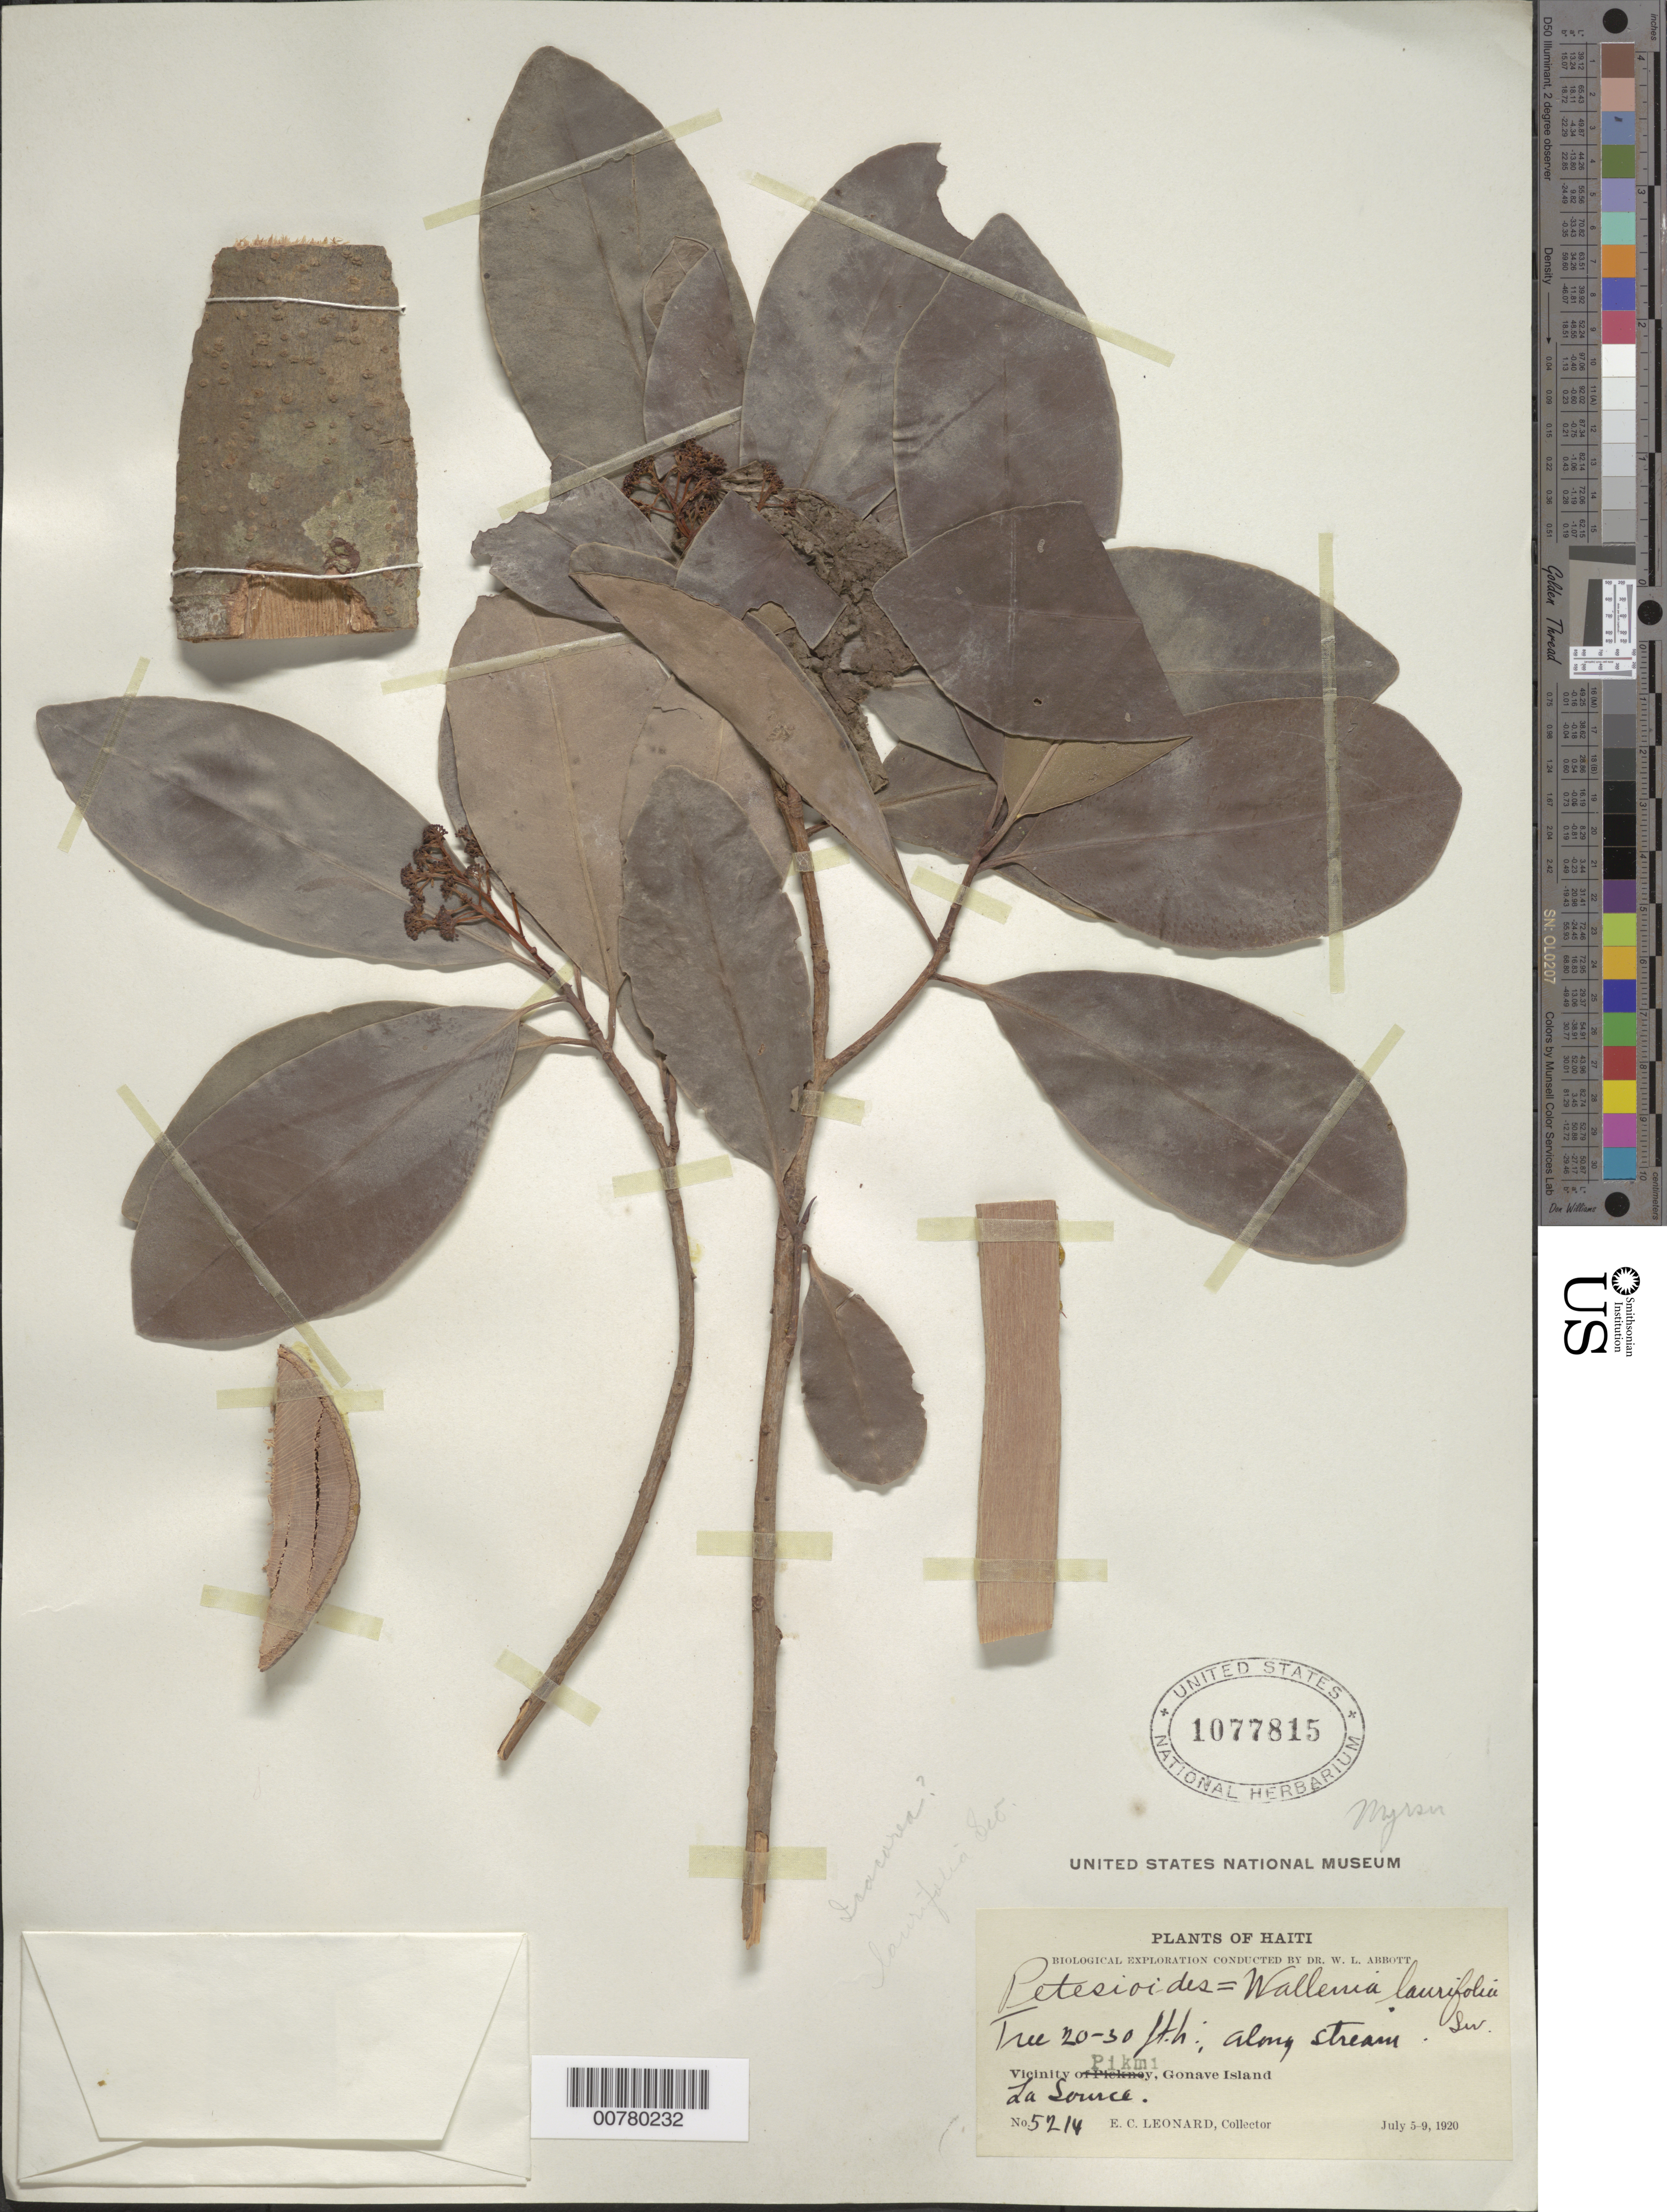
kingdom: Plantae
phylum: Tracheophyta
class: Magnoliopsida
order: Ericales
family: Primulaceae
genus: Wallenia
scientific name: Wallenia laurifolia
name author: Sw.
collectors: E. C. Leonard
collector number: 5214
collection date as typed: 05 Jul 1920 to 09 Jul 1920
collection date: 1920-07-05/1920-07-09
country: Haiti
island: Hispaniola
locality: Gonave Island, vicinity of Pikmi, La Source.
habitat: Along stream.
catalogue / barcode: US 1077815